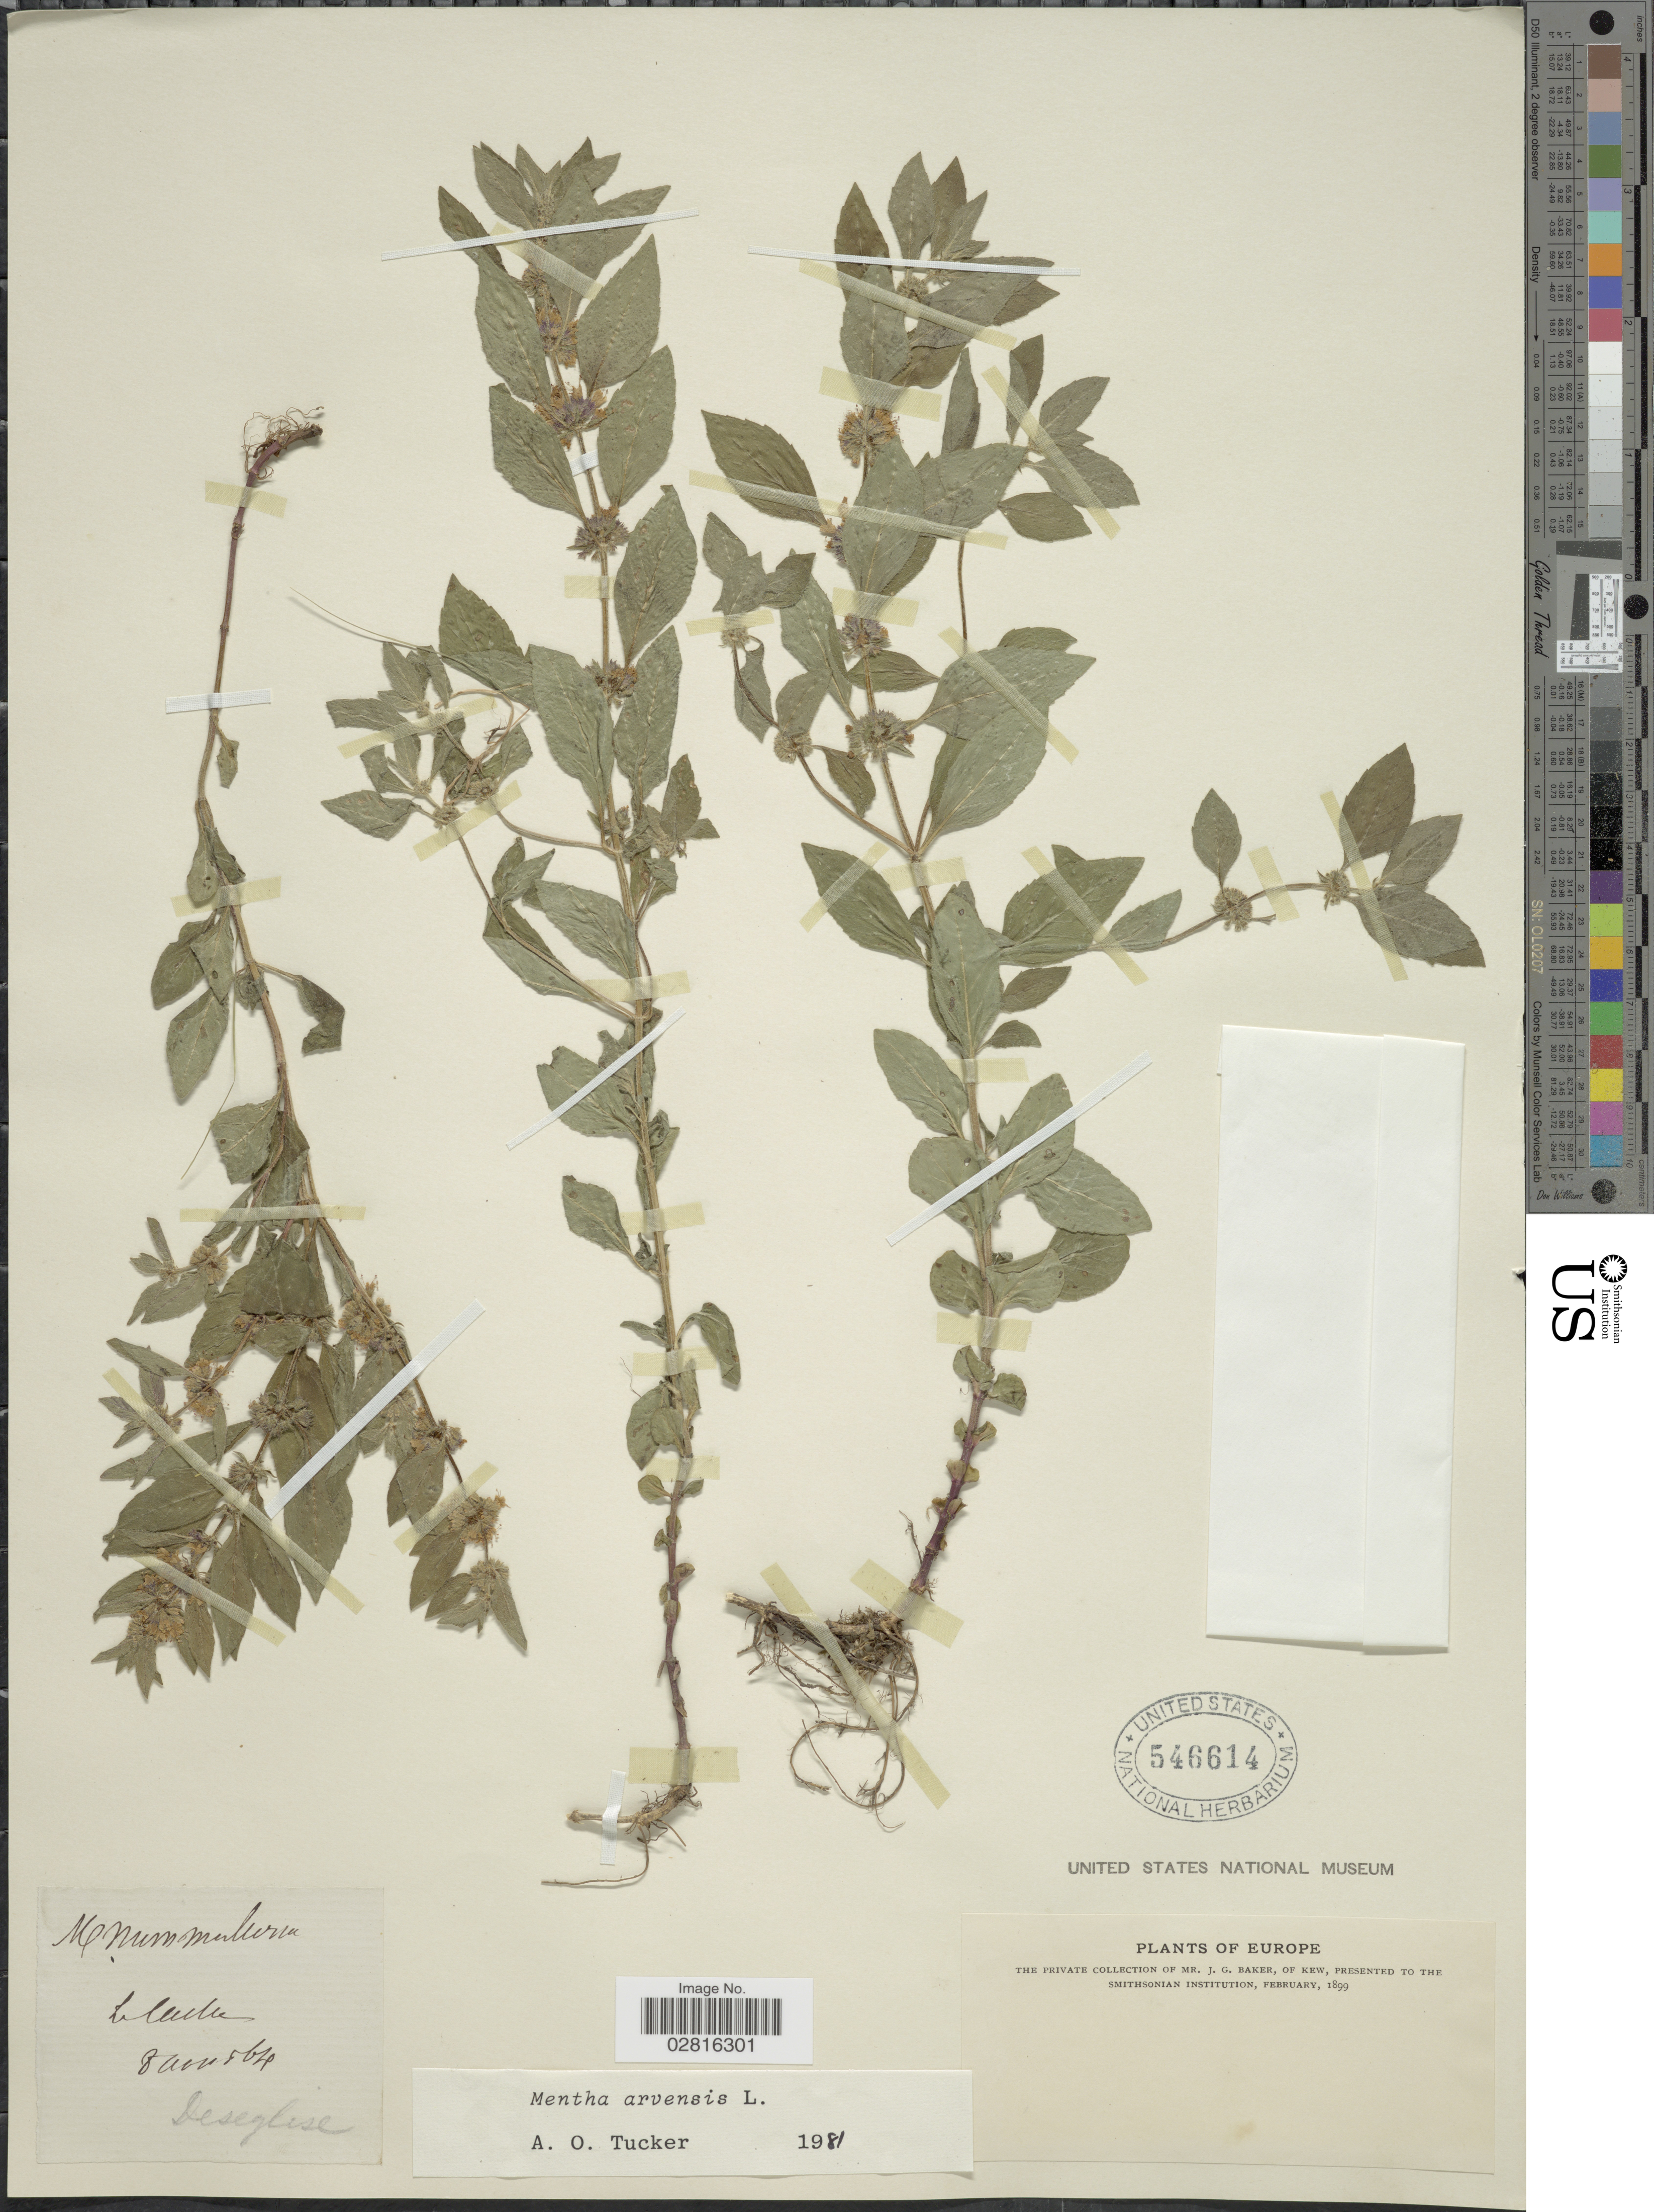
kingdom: Plantae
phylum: Tracheophyta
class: Magnoliopsida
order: Lamiales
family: Lamiaceae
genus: Mentha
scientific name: Mentha arvensis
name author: L.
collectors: A. Deseglise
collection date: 1864-08-08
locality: [illegible text] Europe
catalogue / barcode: US 546614